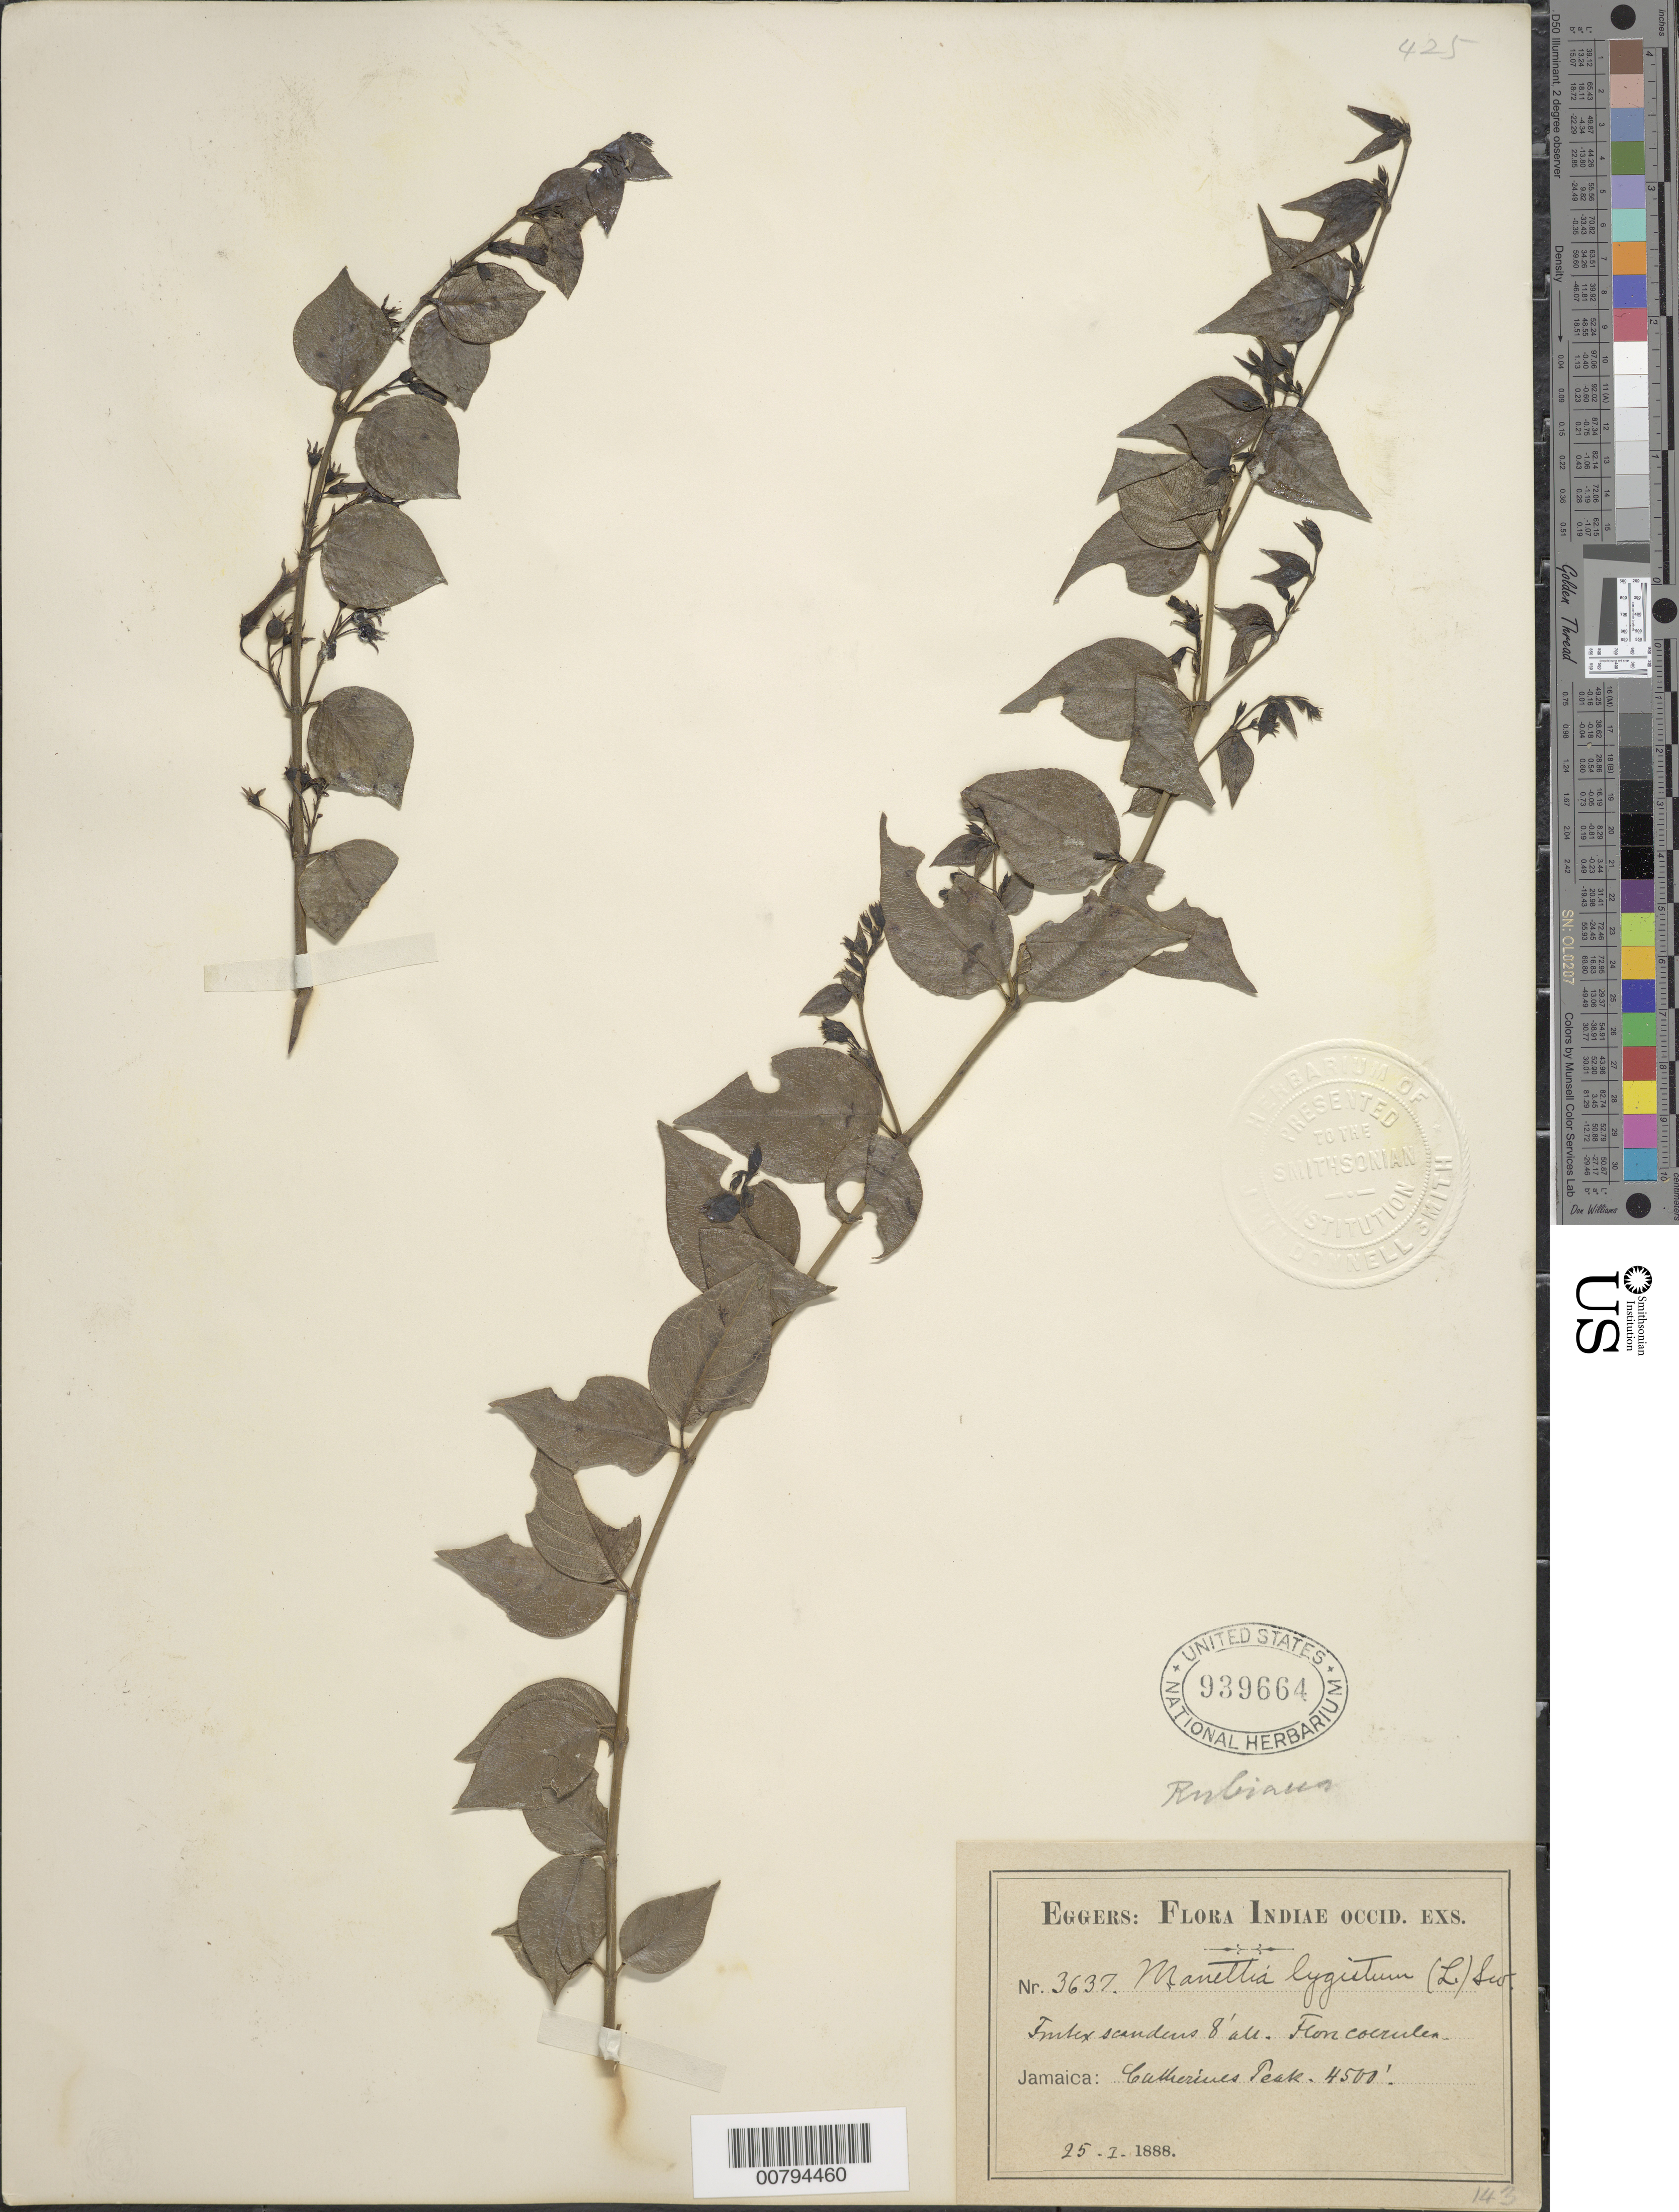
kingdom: Plantae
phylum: Tracheophyta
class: Magnoliopsida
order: Gentianales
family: Rubiaceae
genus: Manettia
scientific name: Manettia lygistum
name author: (L.) Sw.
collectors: H. F. A. von Eggers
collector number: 3637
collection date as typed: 25 Jul 1888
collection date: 1888-07-25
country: Jamaica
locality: Catherines Peak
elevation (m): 1372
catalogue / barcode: US 939664